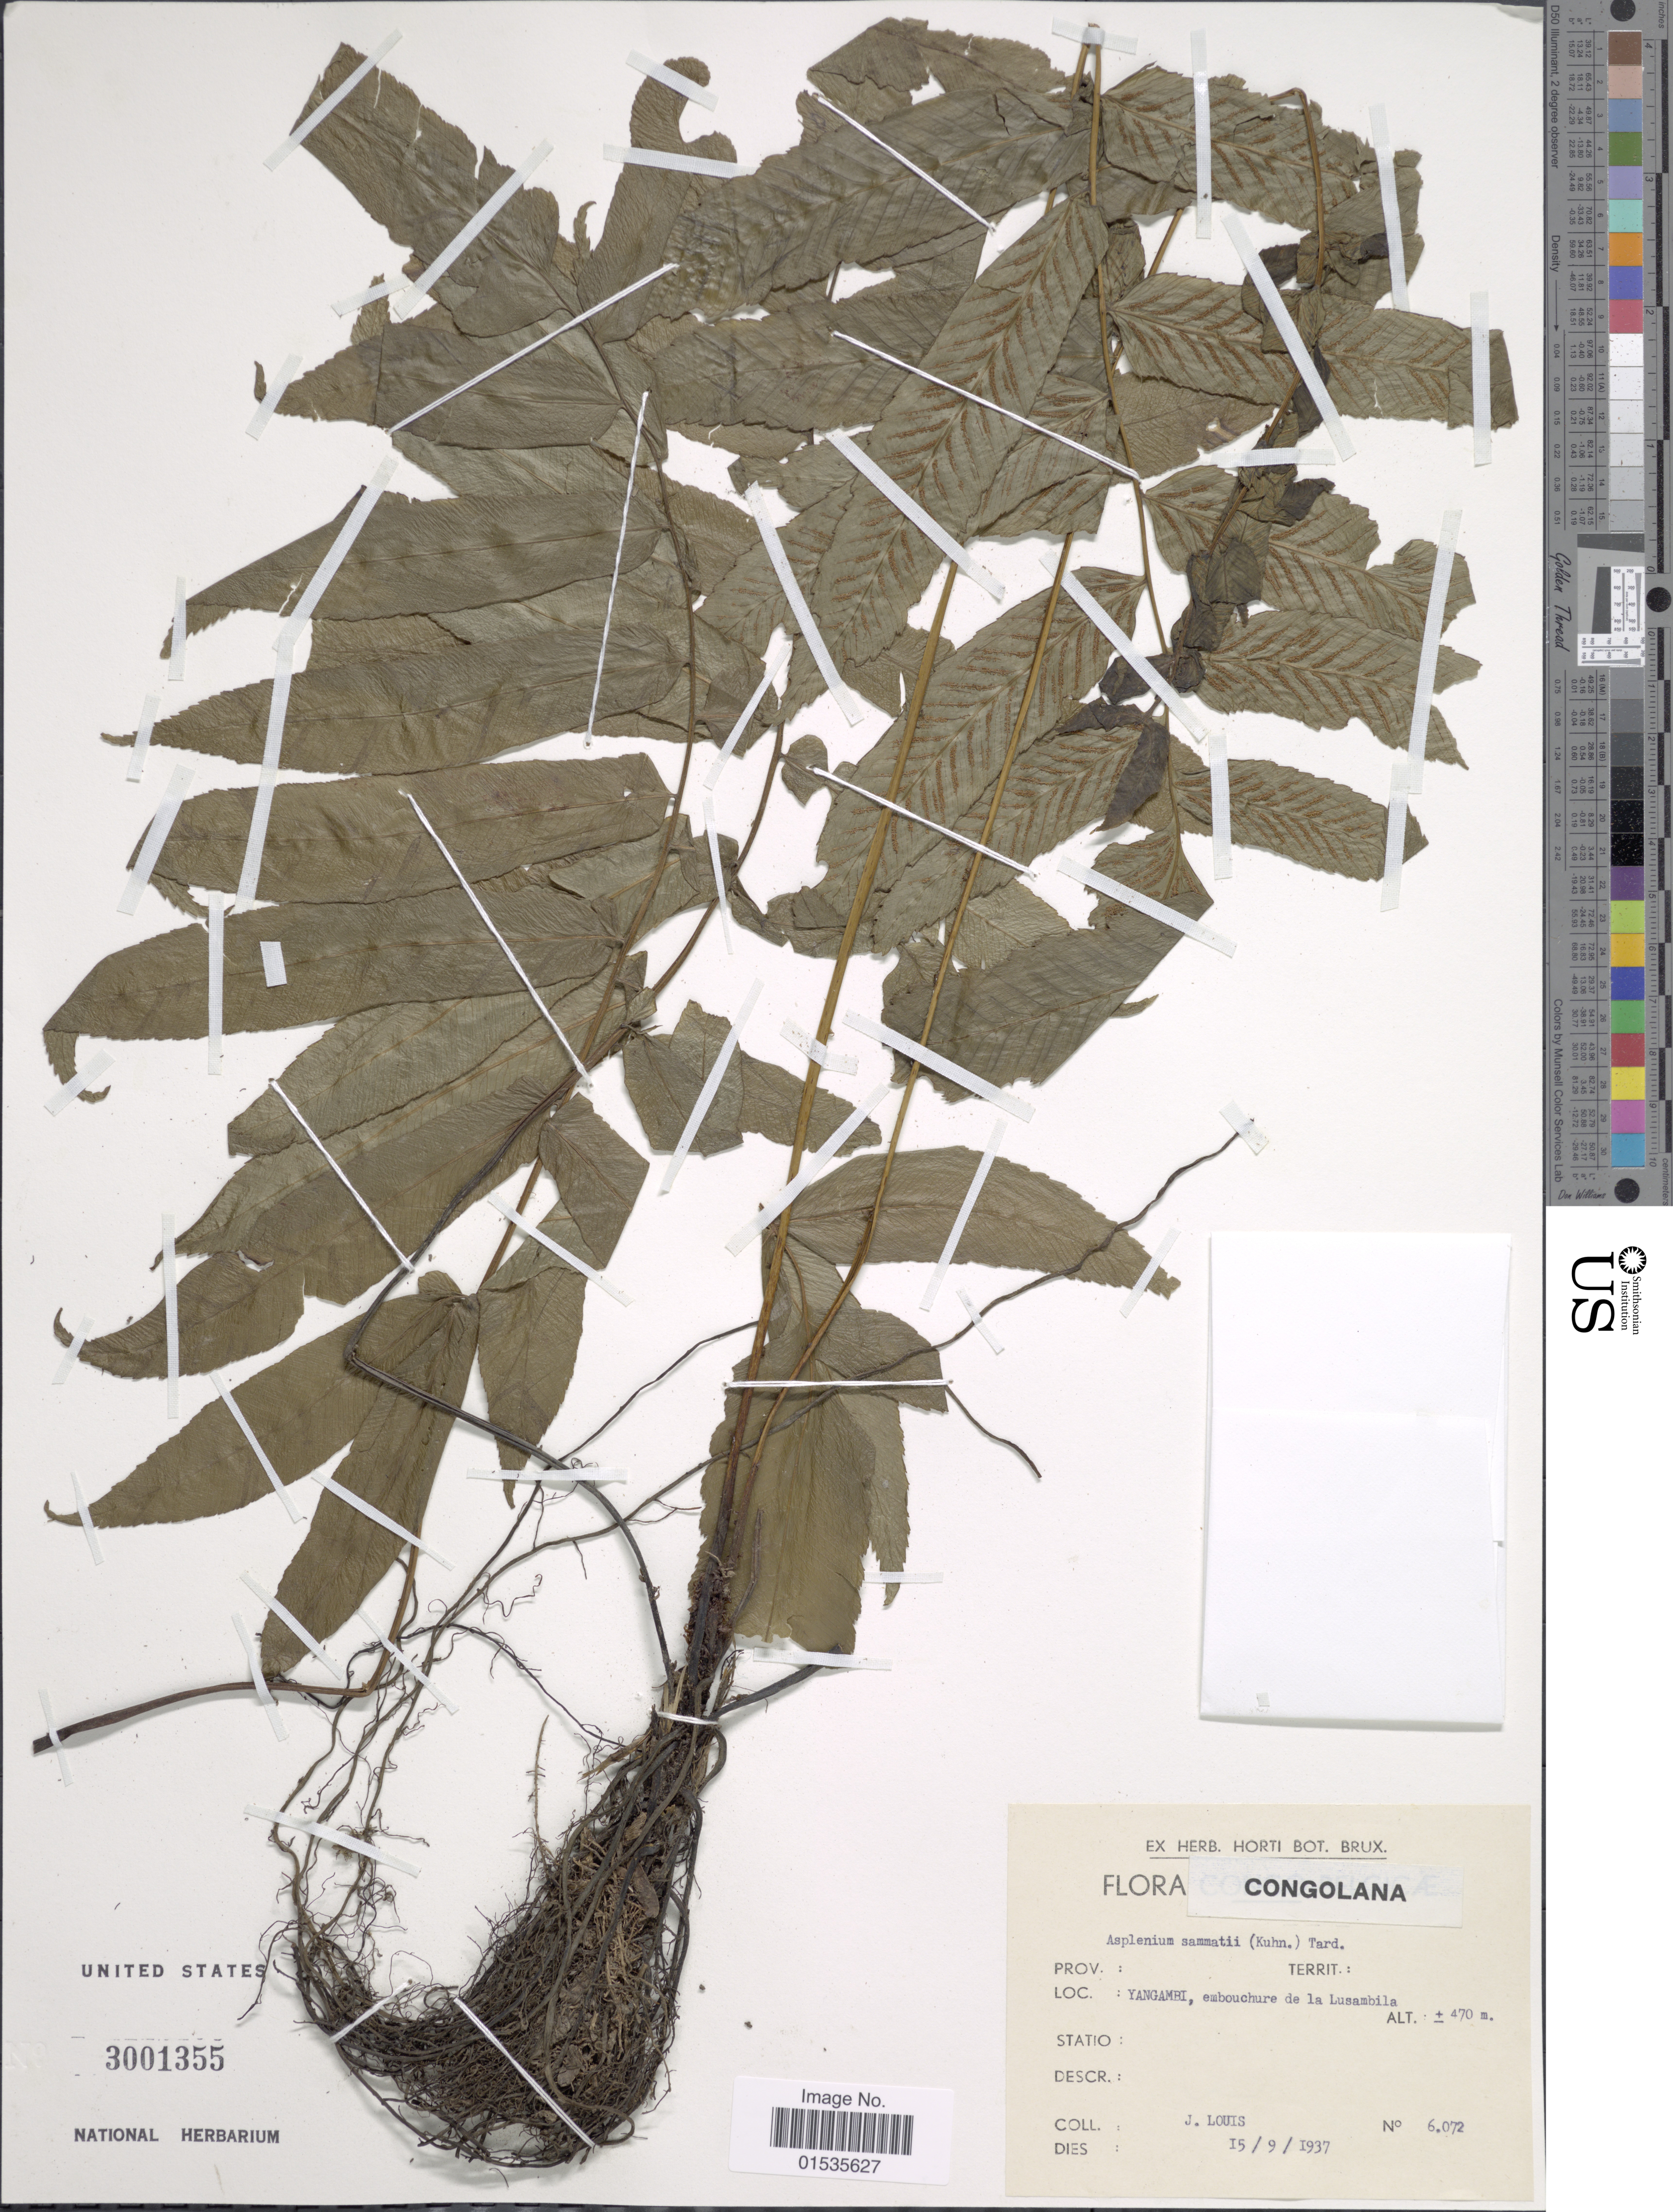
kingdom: Plantae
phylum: Tracheophyta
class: Polypodiopsida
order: Polypodiales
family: Athyriaceae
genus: Diplazium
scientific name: Diplazium sammatii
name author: (Kuhn) C. Chr.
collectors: J. Louis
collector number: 6072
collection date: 1937-09-15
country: Congo, Democratic Republic of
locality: Congolana, Yangamari, embouchure de la Lusambila.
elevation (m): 470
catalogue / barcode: US 3001355